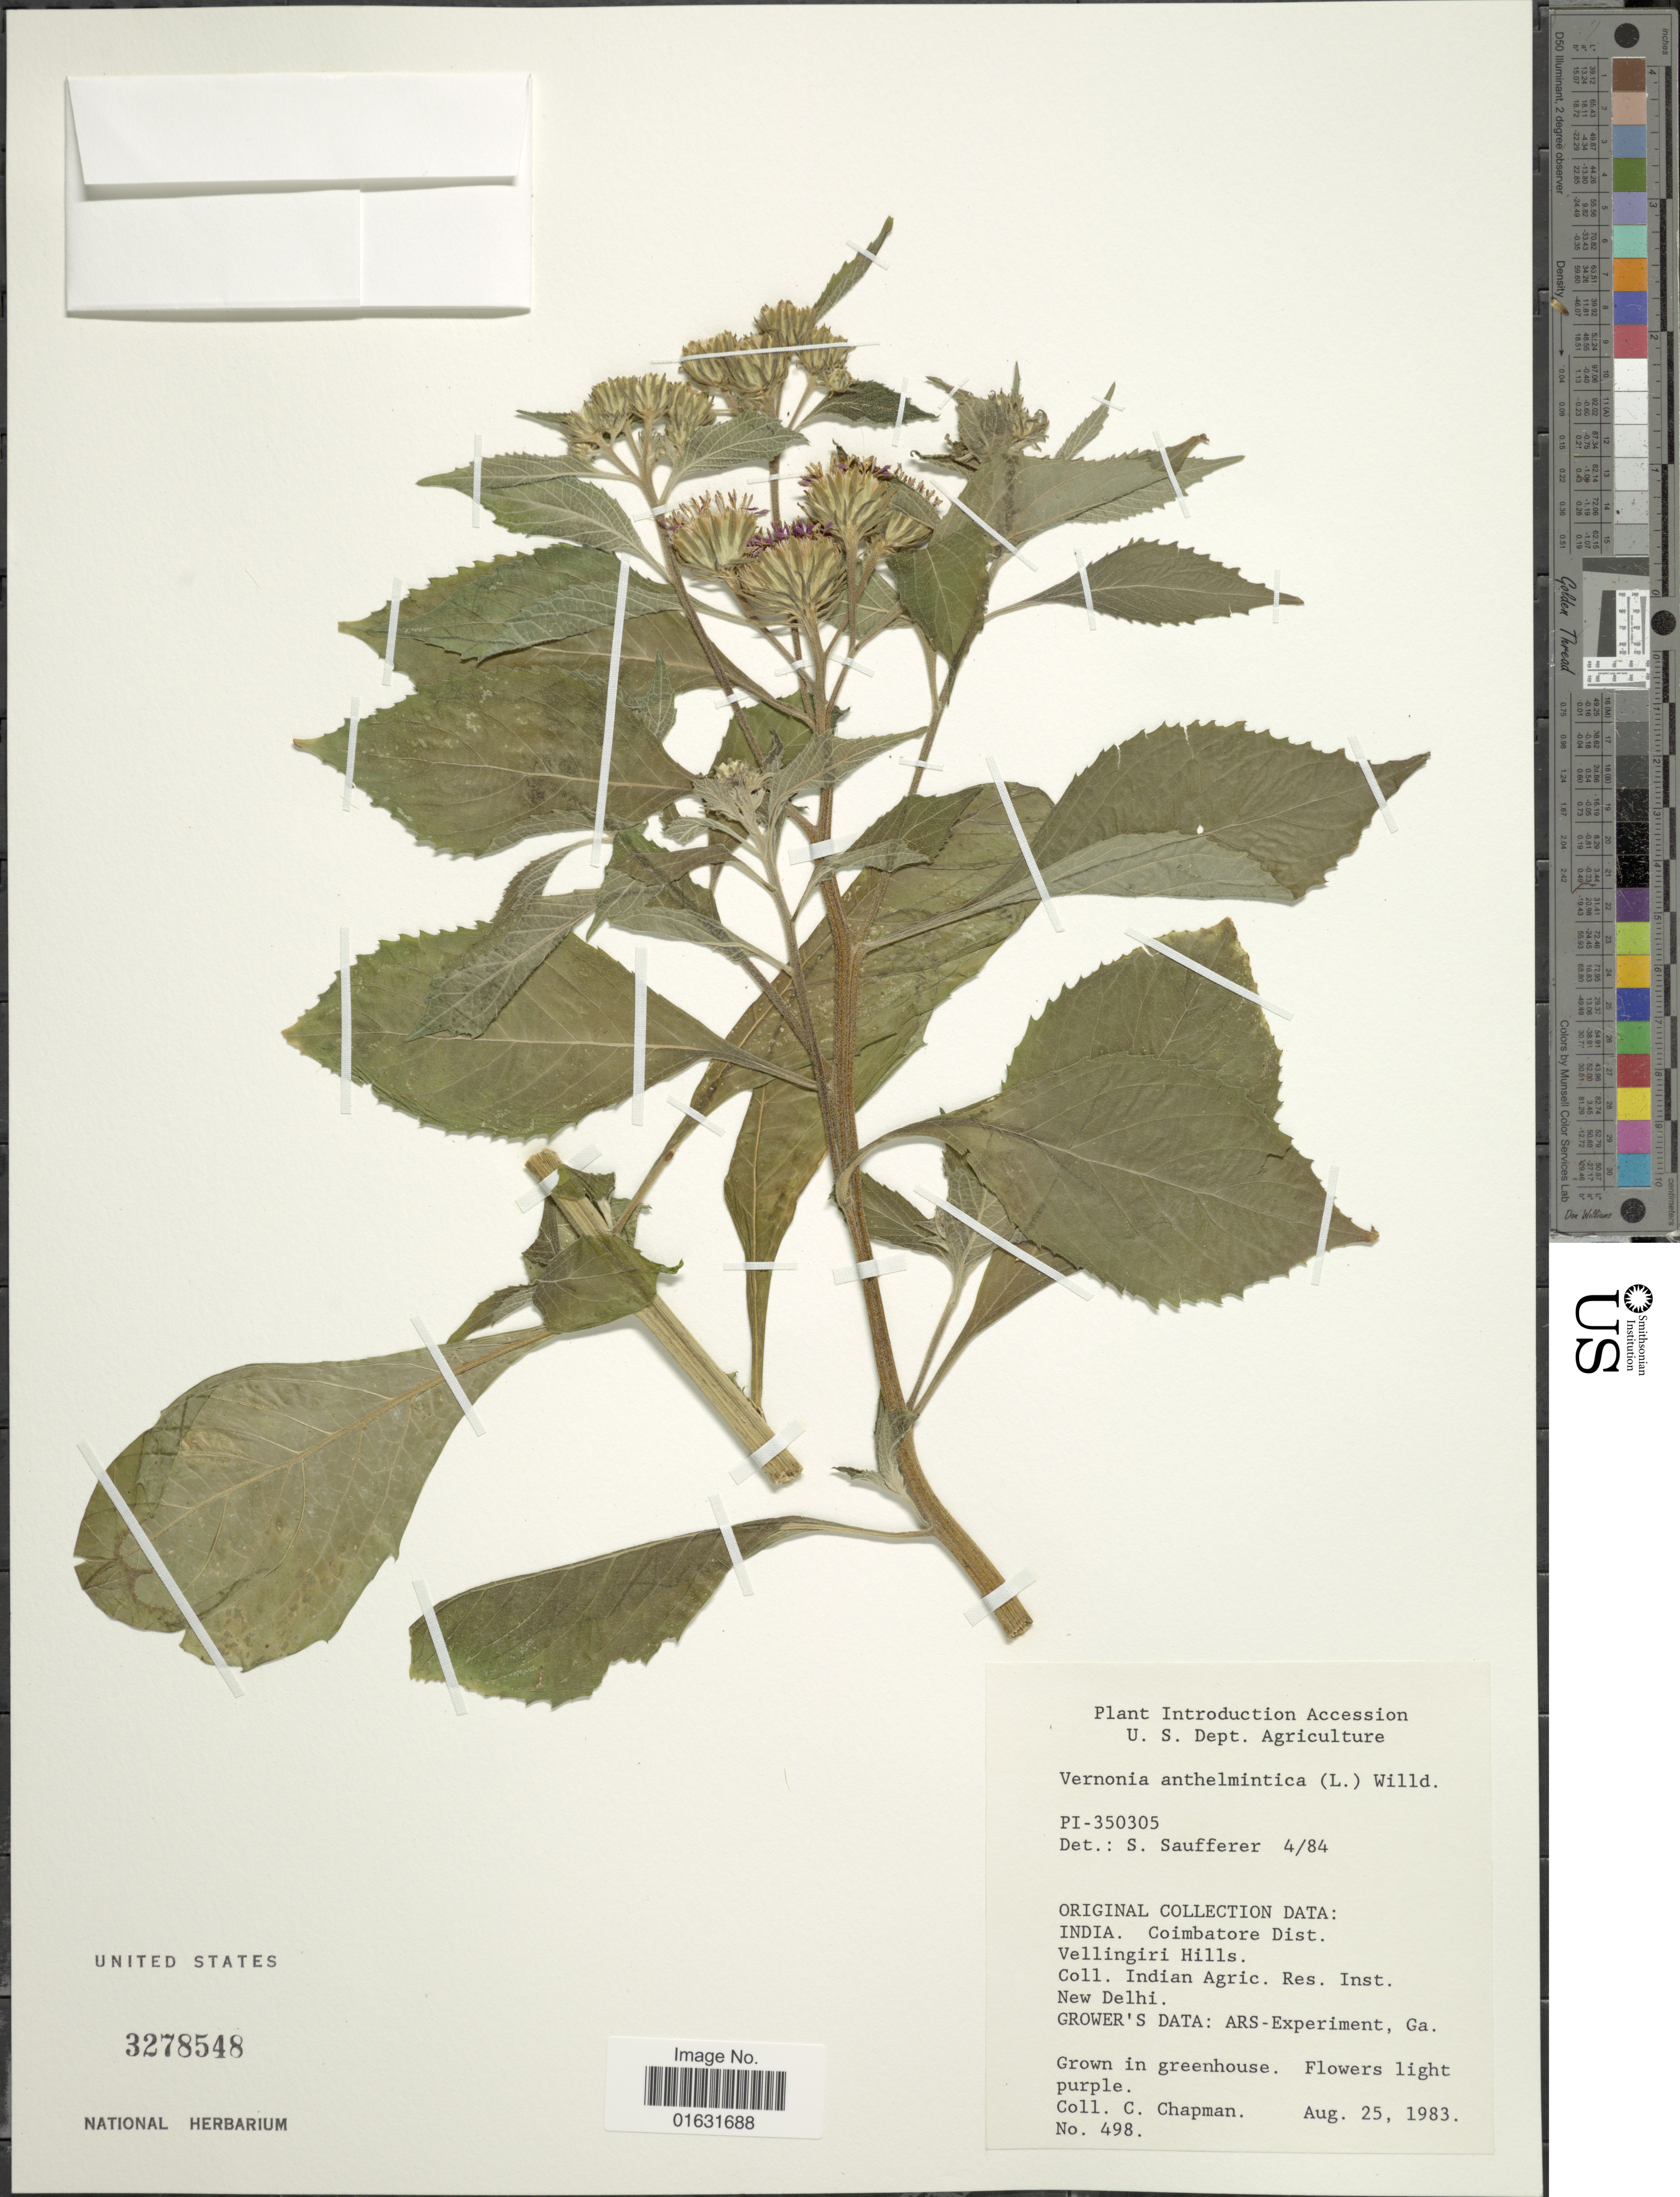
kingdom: Plantae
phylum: Tracheophyta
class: Magnoliopsida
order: Asterales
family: Asteraceae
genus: Baccharoides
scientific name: Baccharoides anthelmintica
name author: (L.) Moench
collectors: C. Chapman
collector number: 498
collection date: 1983-08-25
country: India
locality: Indian Agric. Res. Inst. New Delhi, Grown in greenhouse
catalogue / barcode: US 3278548